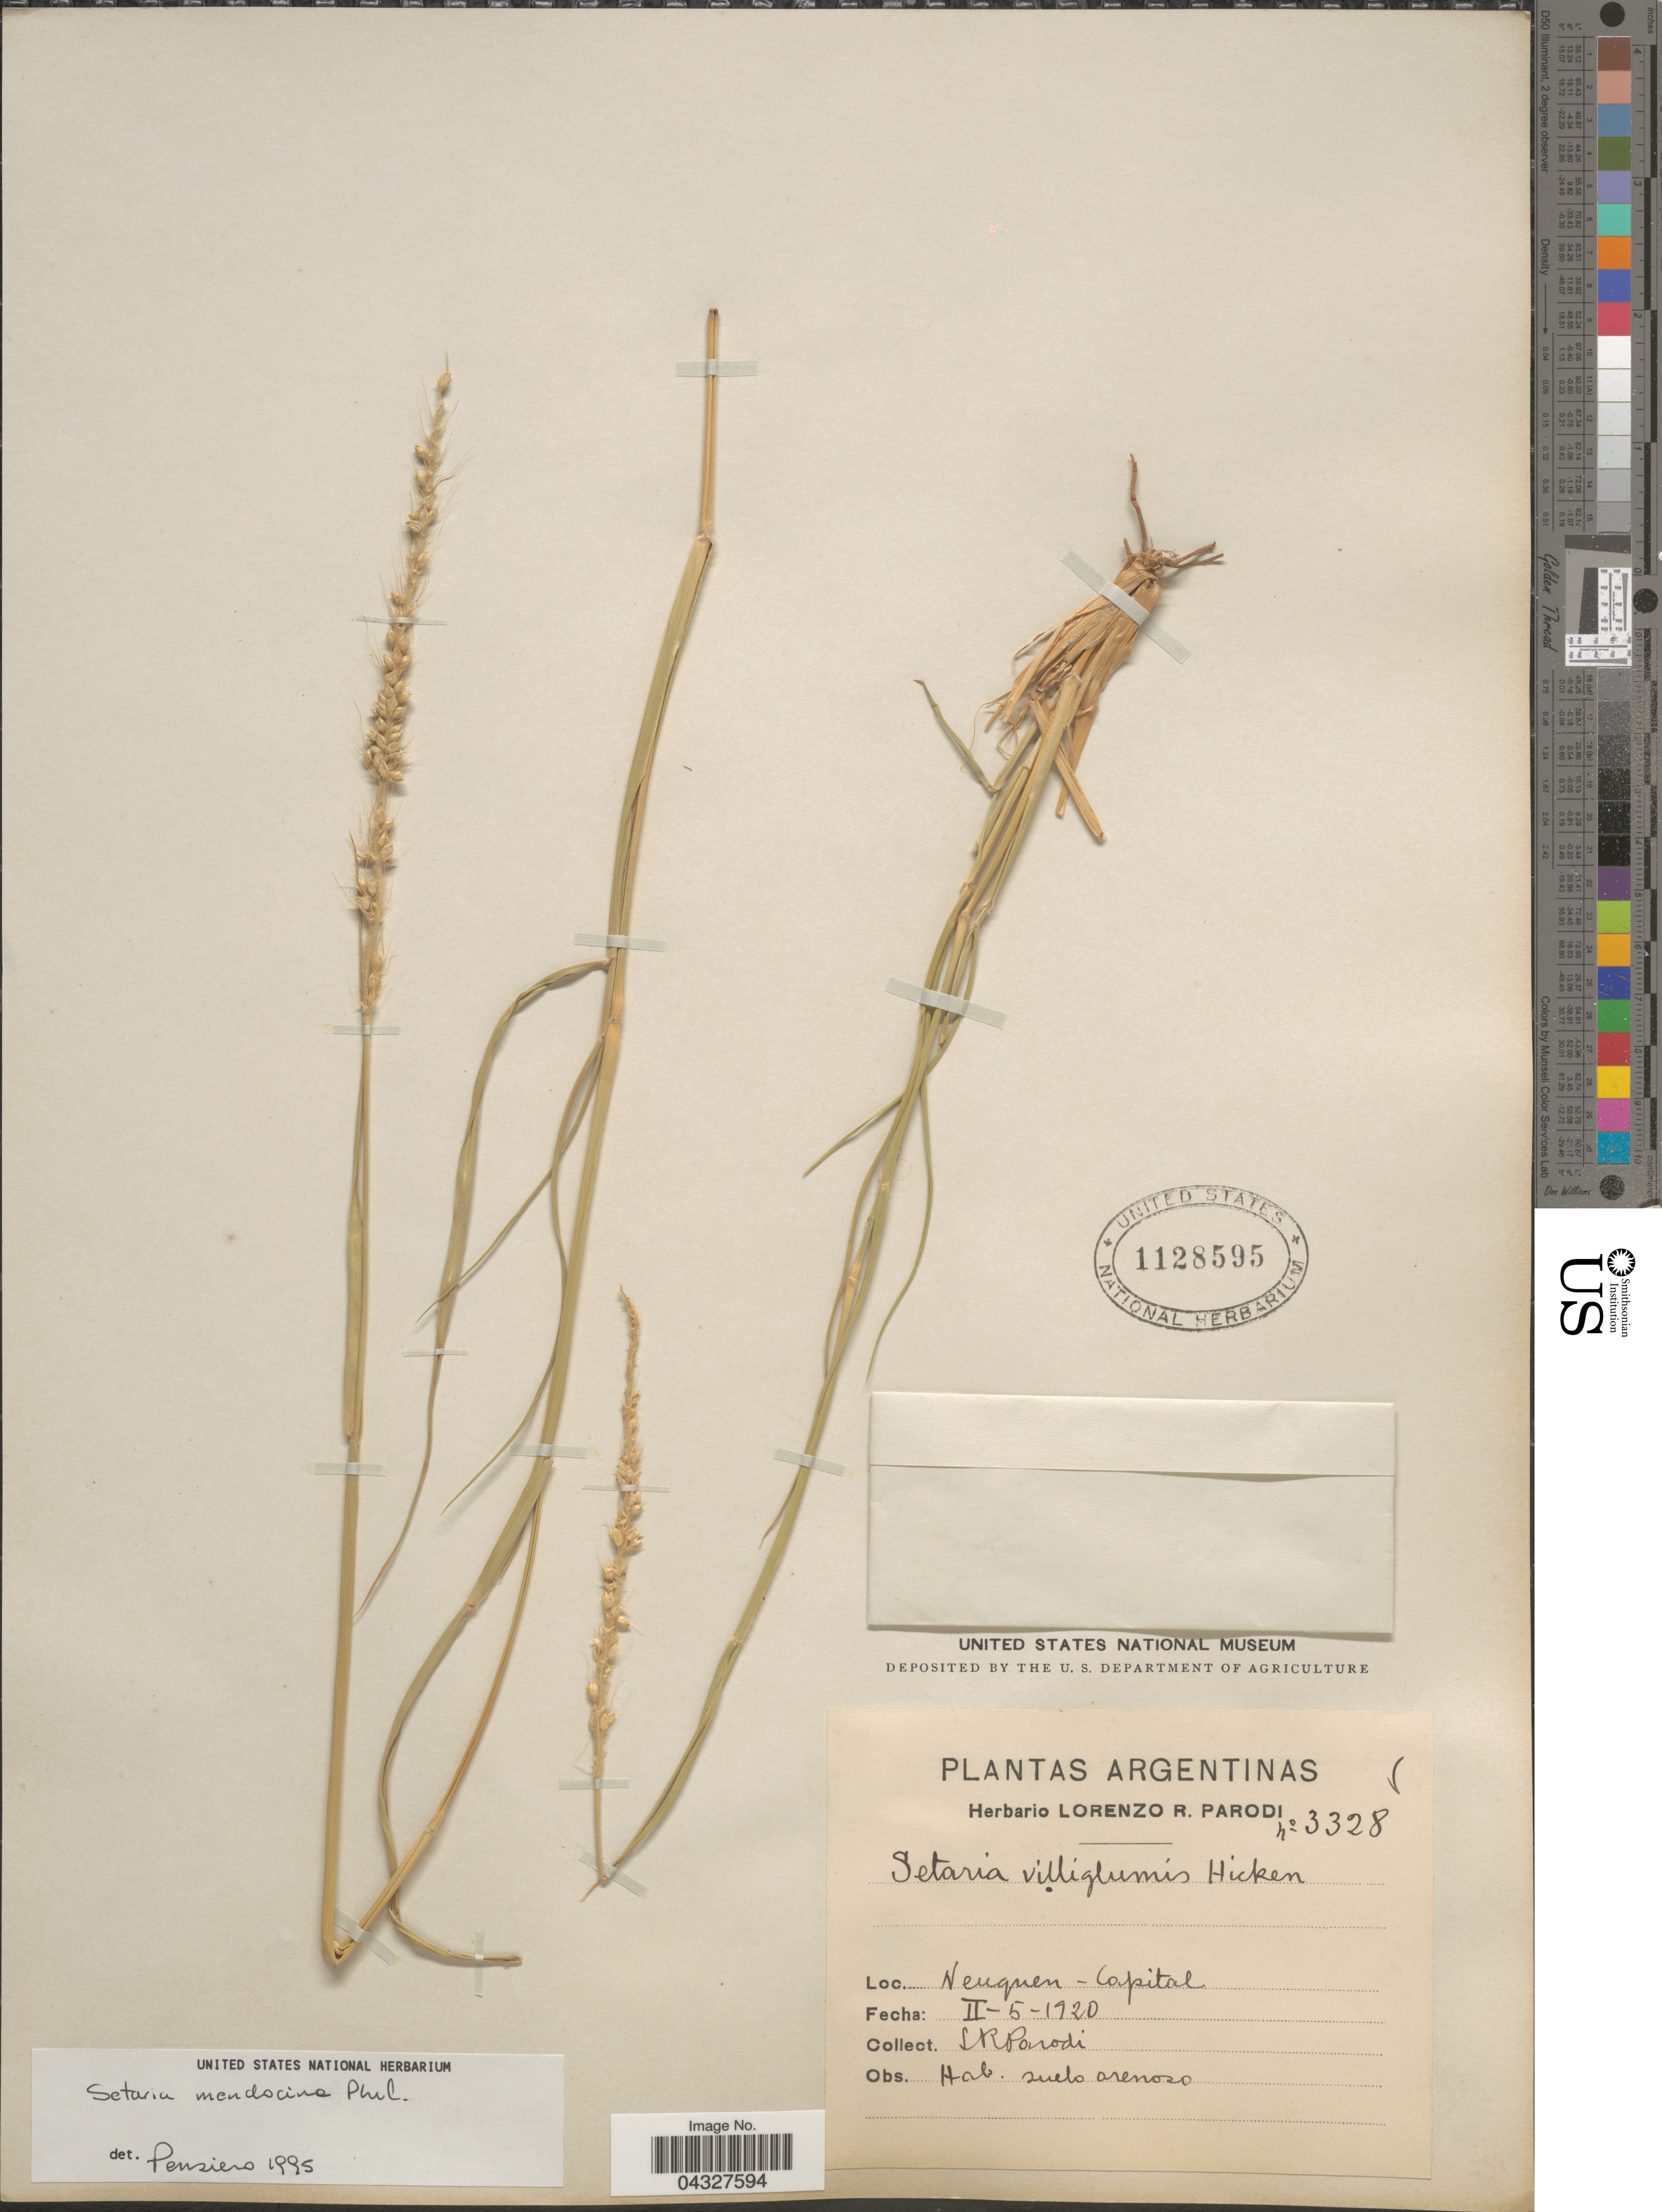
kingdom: Plantae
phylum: Tracheophyta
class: Liliopsida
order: Poales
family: Poaceae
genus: Setaria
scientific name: Setaria mendocina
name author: Phil.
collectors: L. R. Parodi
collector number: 3328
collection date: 1920-02-05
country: Argentina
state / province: Neuquen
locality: Capital.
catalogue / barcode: US 1128595